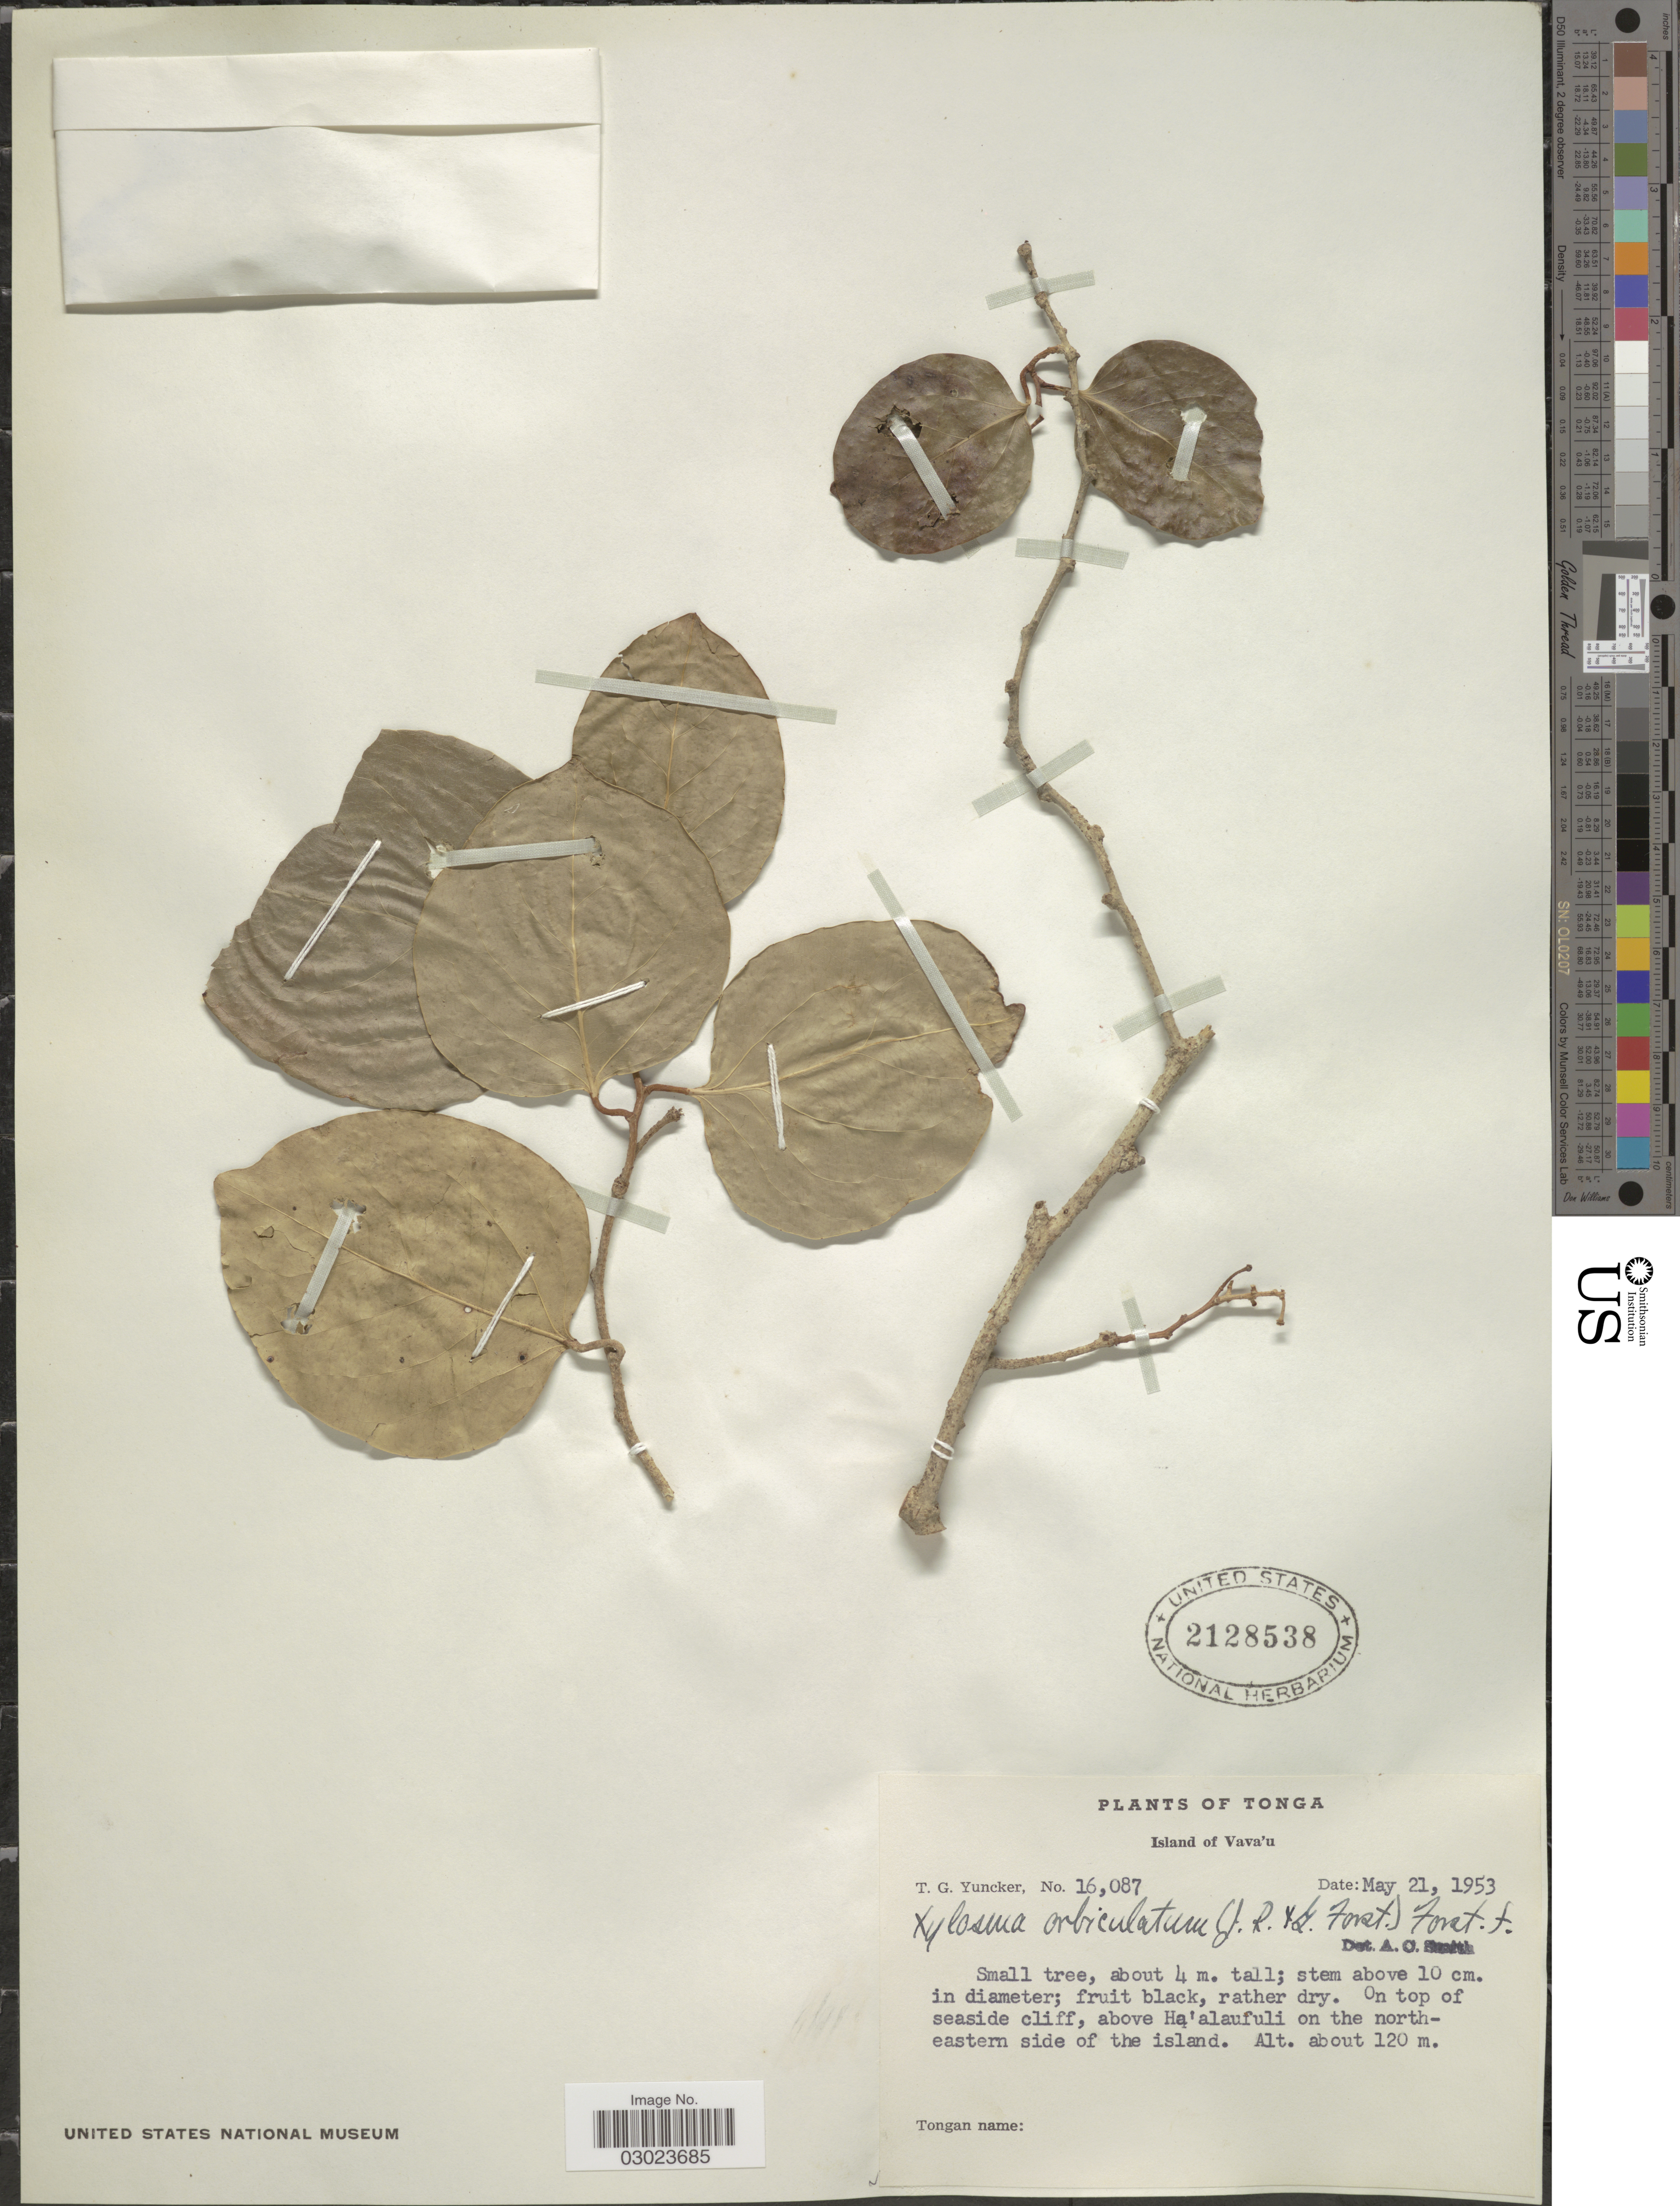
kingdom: Plantae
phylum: Tracheophyta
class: Magnoliopsida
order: Malpighiales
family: Salicaceae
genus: Xylosma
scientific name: Xylosma smithiana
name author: Fosberg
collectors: T. G. Yuncker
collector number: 16087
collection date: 1953-05-21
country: Tonga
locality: Island of Vava'u. On top of seaside cliff, above Ha'alaufuli on the northeastern side of the island.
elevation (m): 120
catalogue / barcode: US 2128538